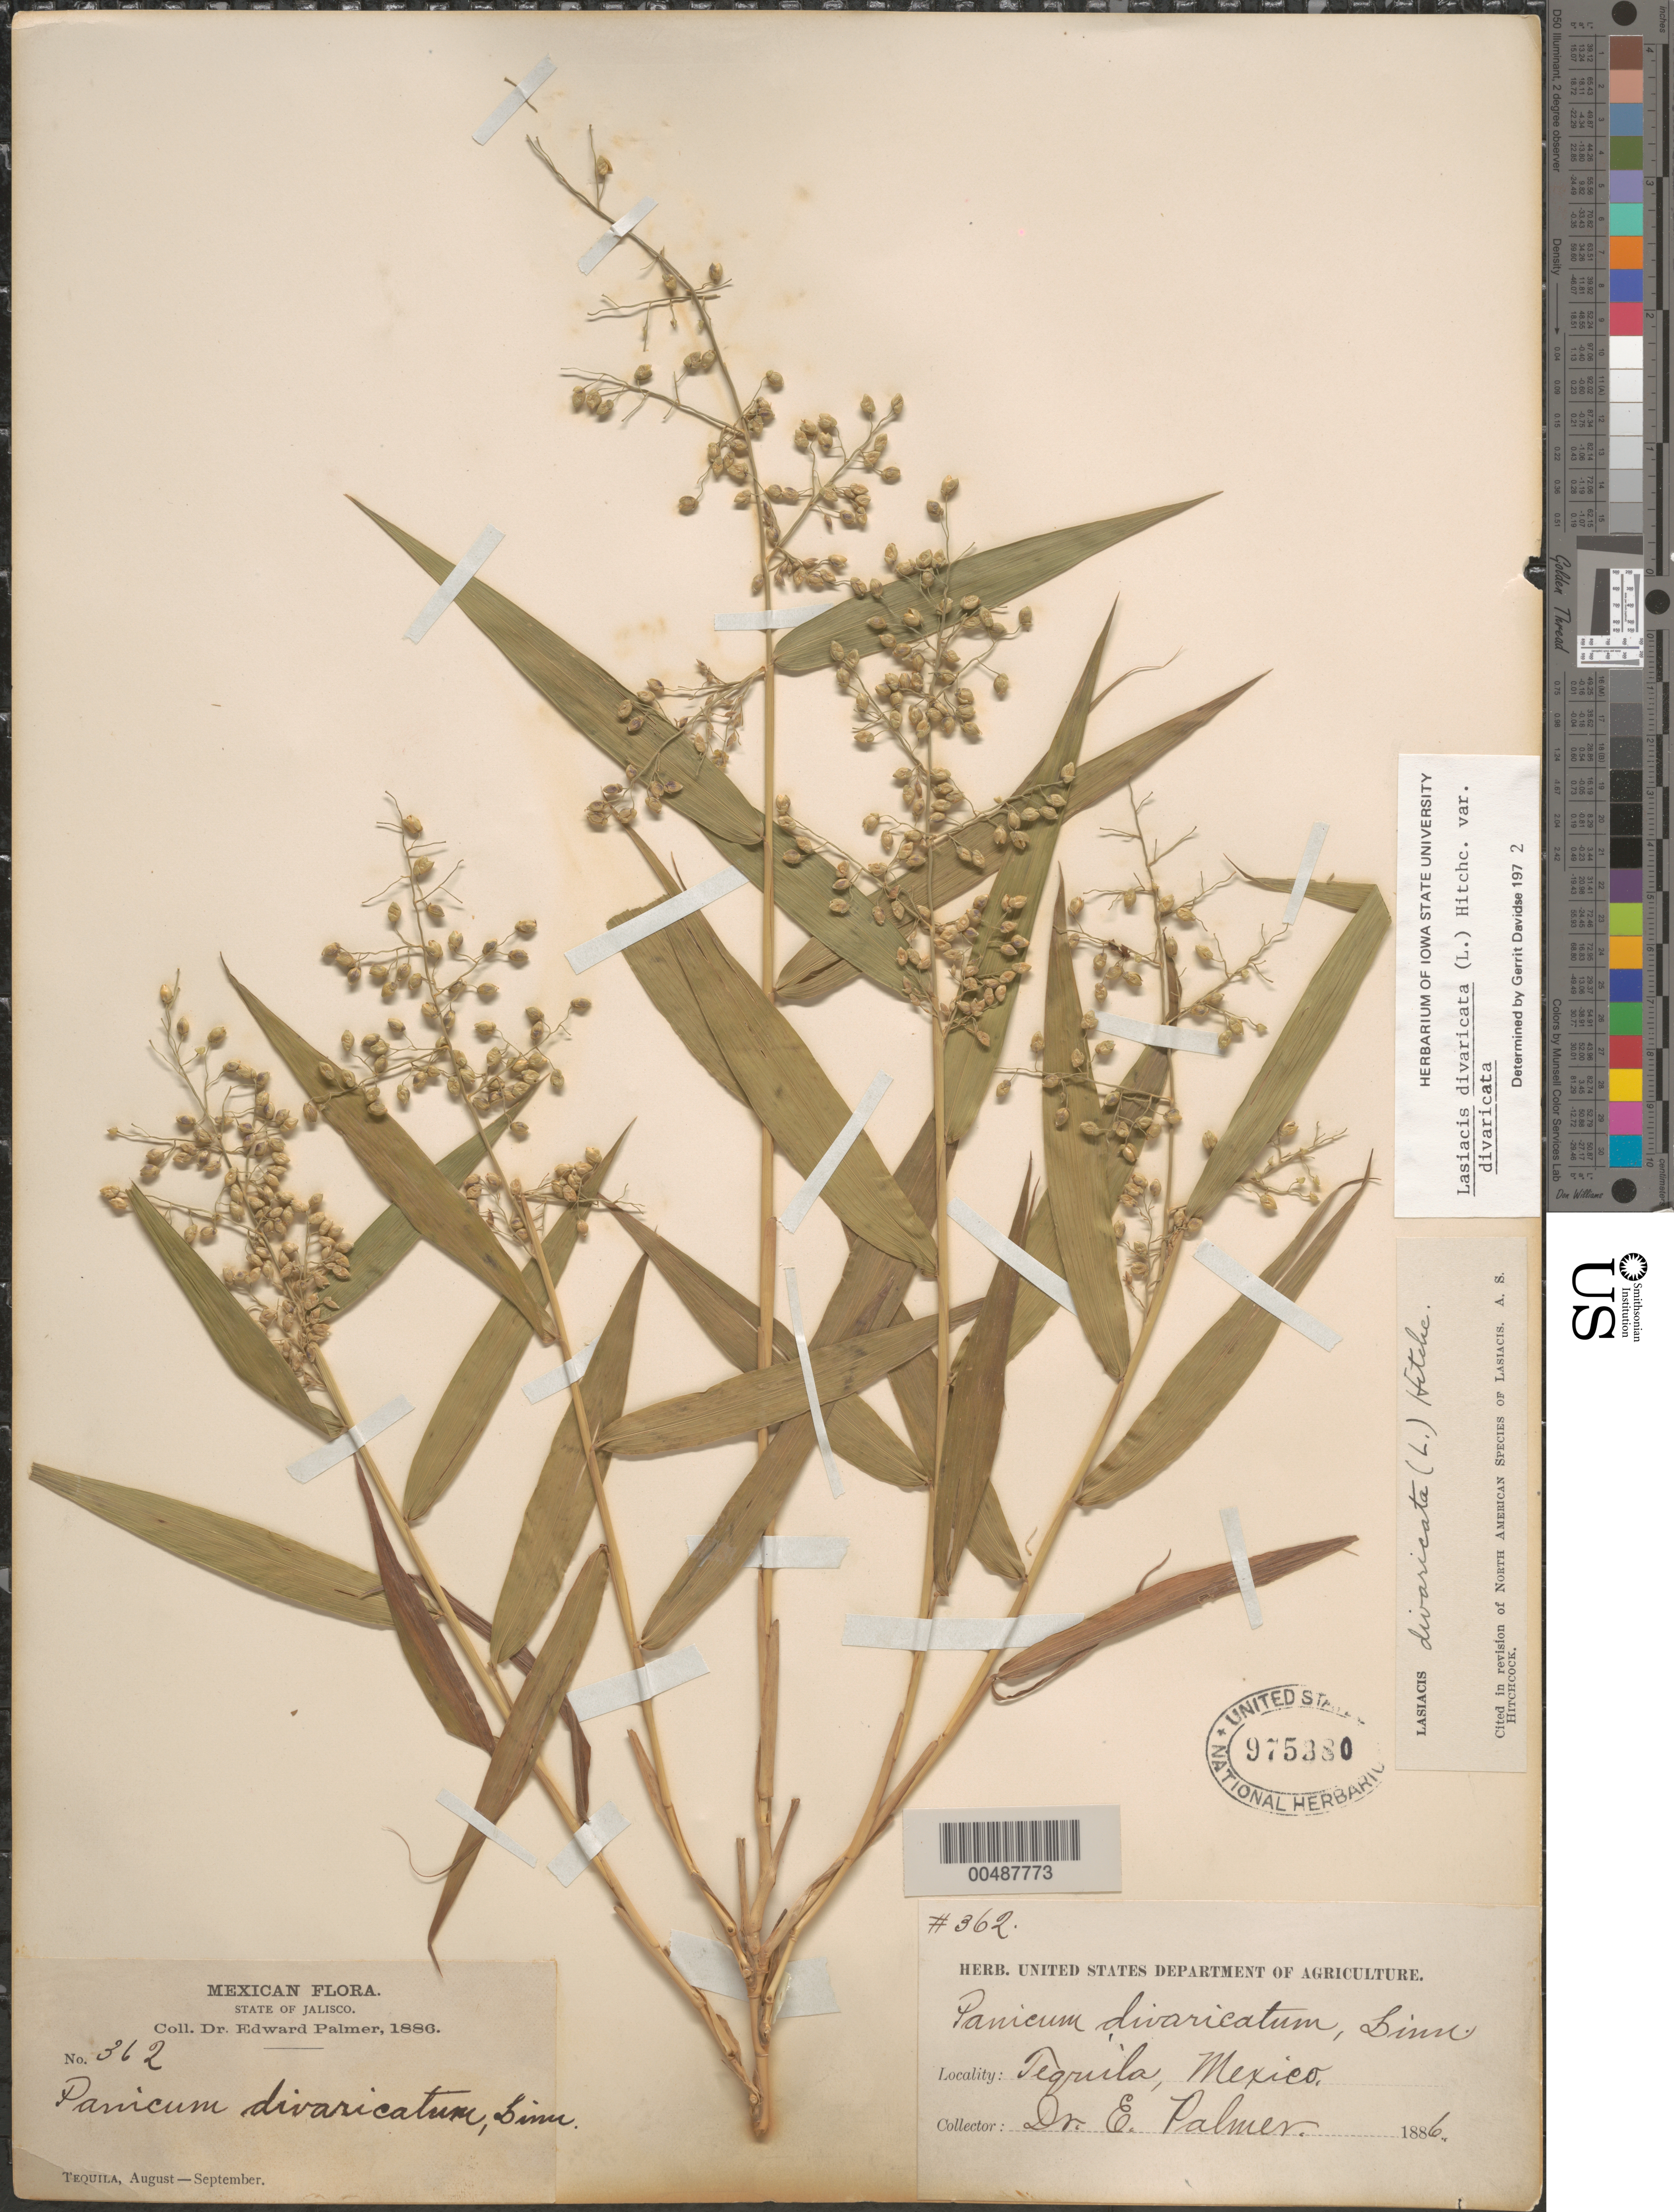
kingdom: Plantae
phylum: Tracheophyta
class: Liliopsida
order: Poales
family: Poaceae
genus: Lasiacis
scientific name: Lasiacis divaricata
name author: (L.) Hitchc.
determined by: Davidse, Gerrit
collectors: E. Palmer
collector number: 362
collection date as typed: Aug 1886 to Sep 1886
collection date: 1886-08/1886-09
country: Mexico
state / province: Jalisco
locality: Tequila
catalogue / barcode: US 975380